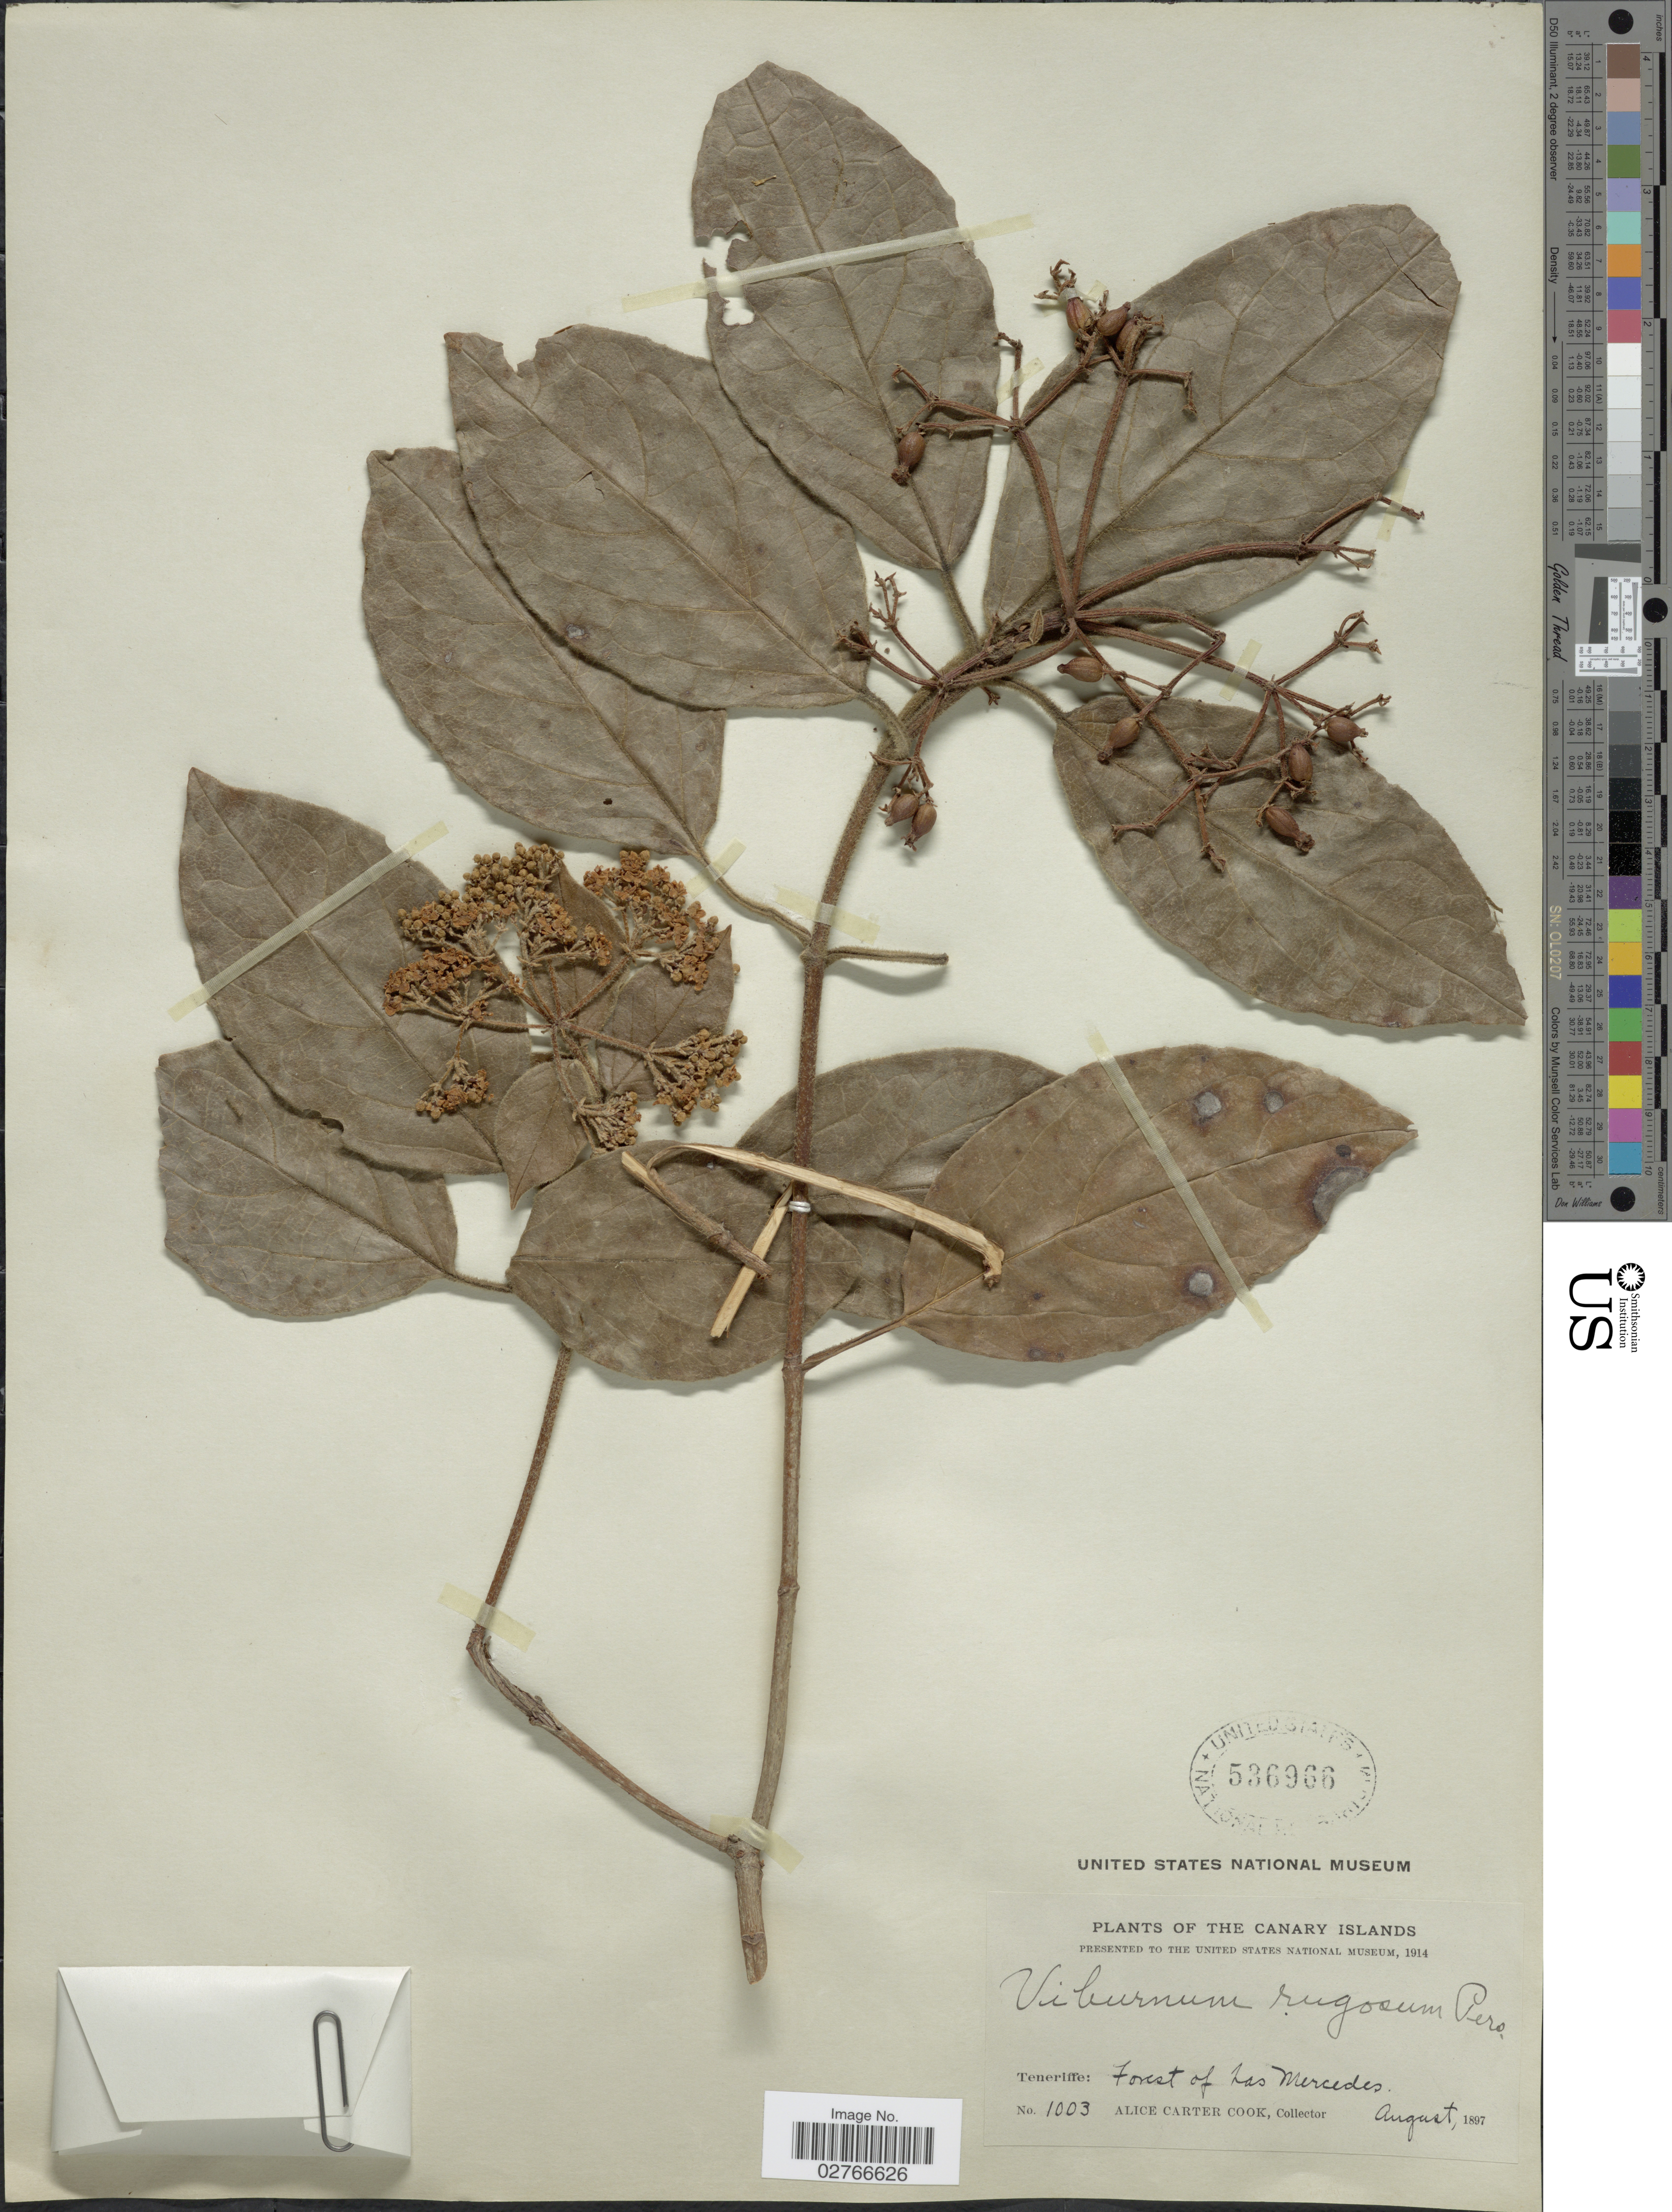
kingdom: Plantae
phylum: Tracheophyta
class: Magnoliopsida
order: Dipsacales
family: Viburnaceae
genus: Viburnum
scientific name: Viburnum rugosum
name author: Pers.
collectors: Alice C. Cook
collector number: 1003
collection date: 1897-08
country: Spain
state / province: Canarias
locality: Canary Islands. Teneriffe: Forest of Las Mercedes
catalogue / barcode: US 536966